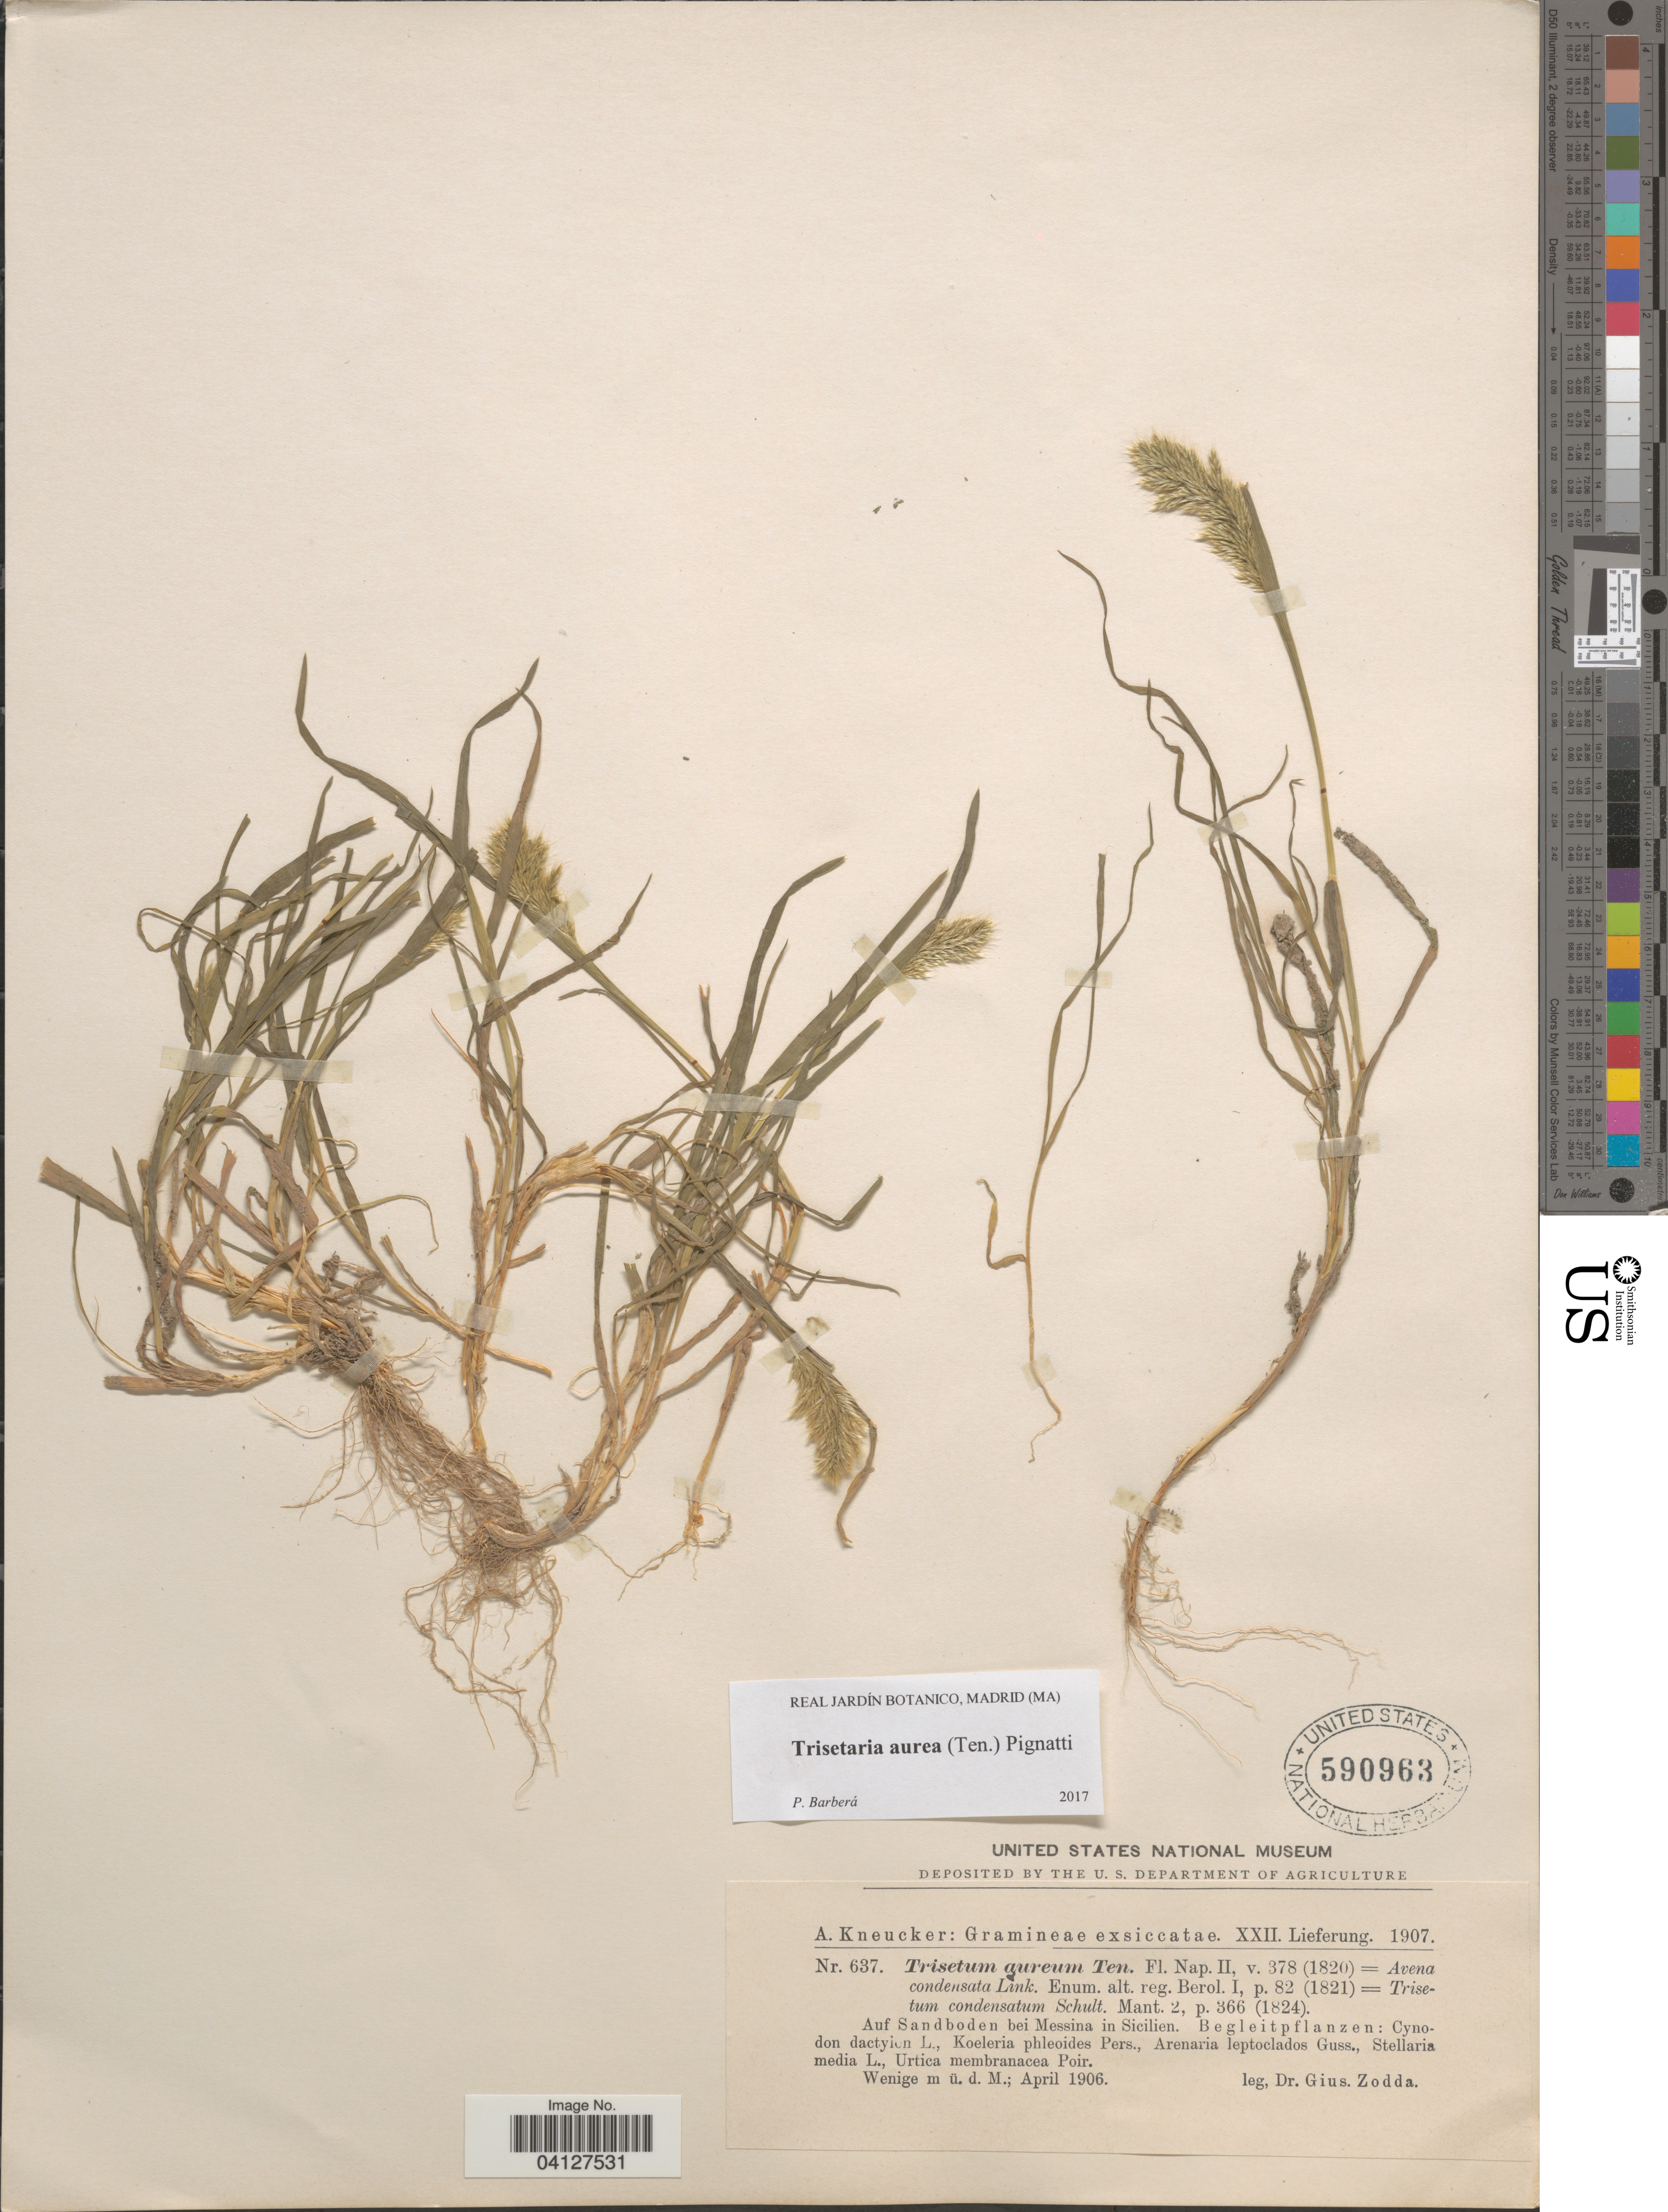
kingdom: Plantae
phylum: Tracheophyta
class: Liliopsida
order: Poales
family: Poaceae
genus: Trisetaria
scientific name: Trisetaria aurea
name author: (Ten.) Pignatti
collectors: G. Zodda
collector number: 637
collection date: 1906-04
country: Italy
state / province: Siciliana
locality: Auf Sandboden bei Messina in Sicilien.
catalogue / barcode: US 590963